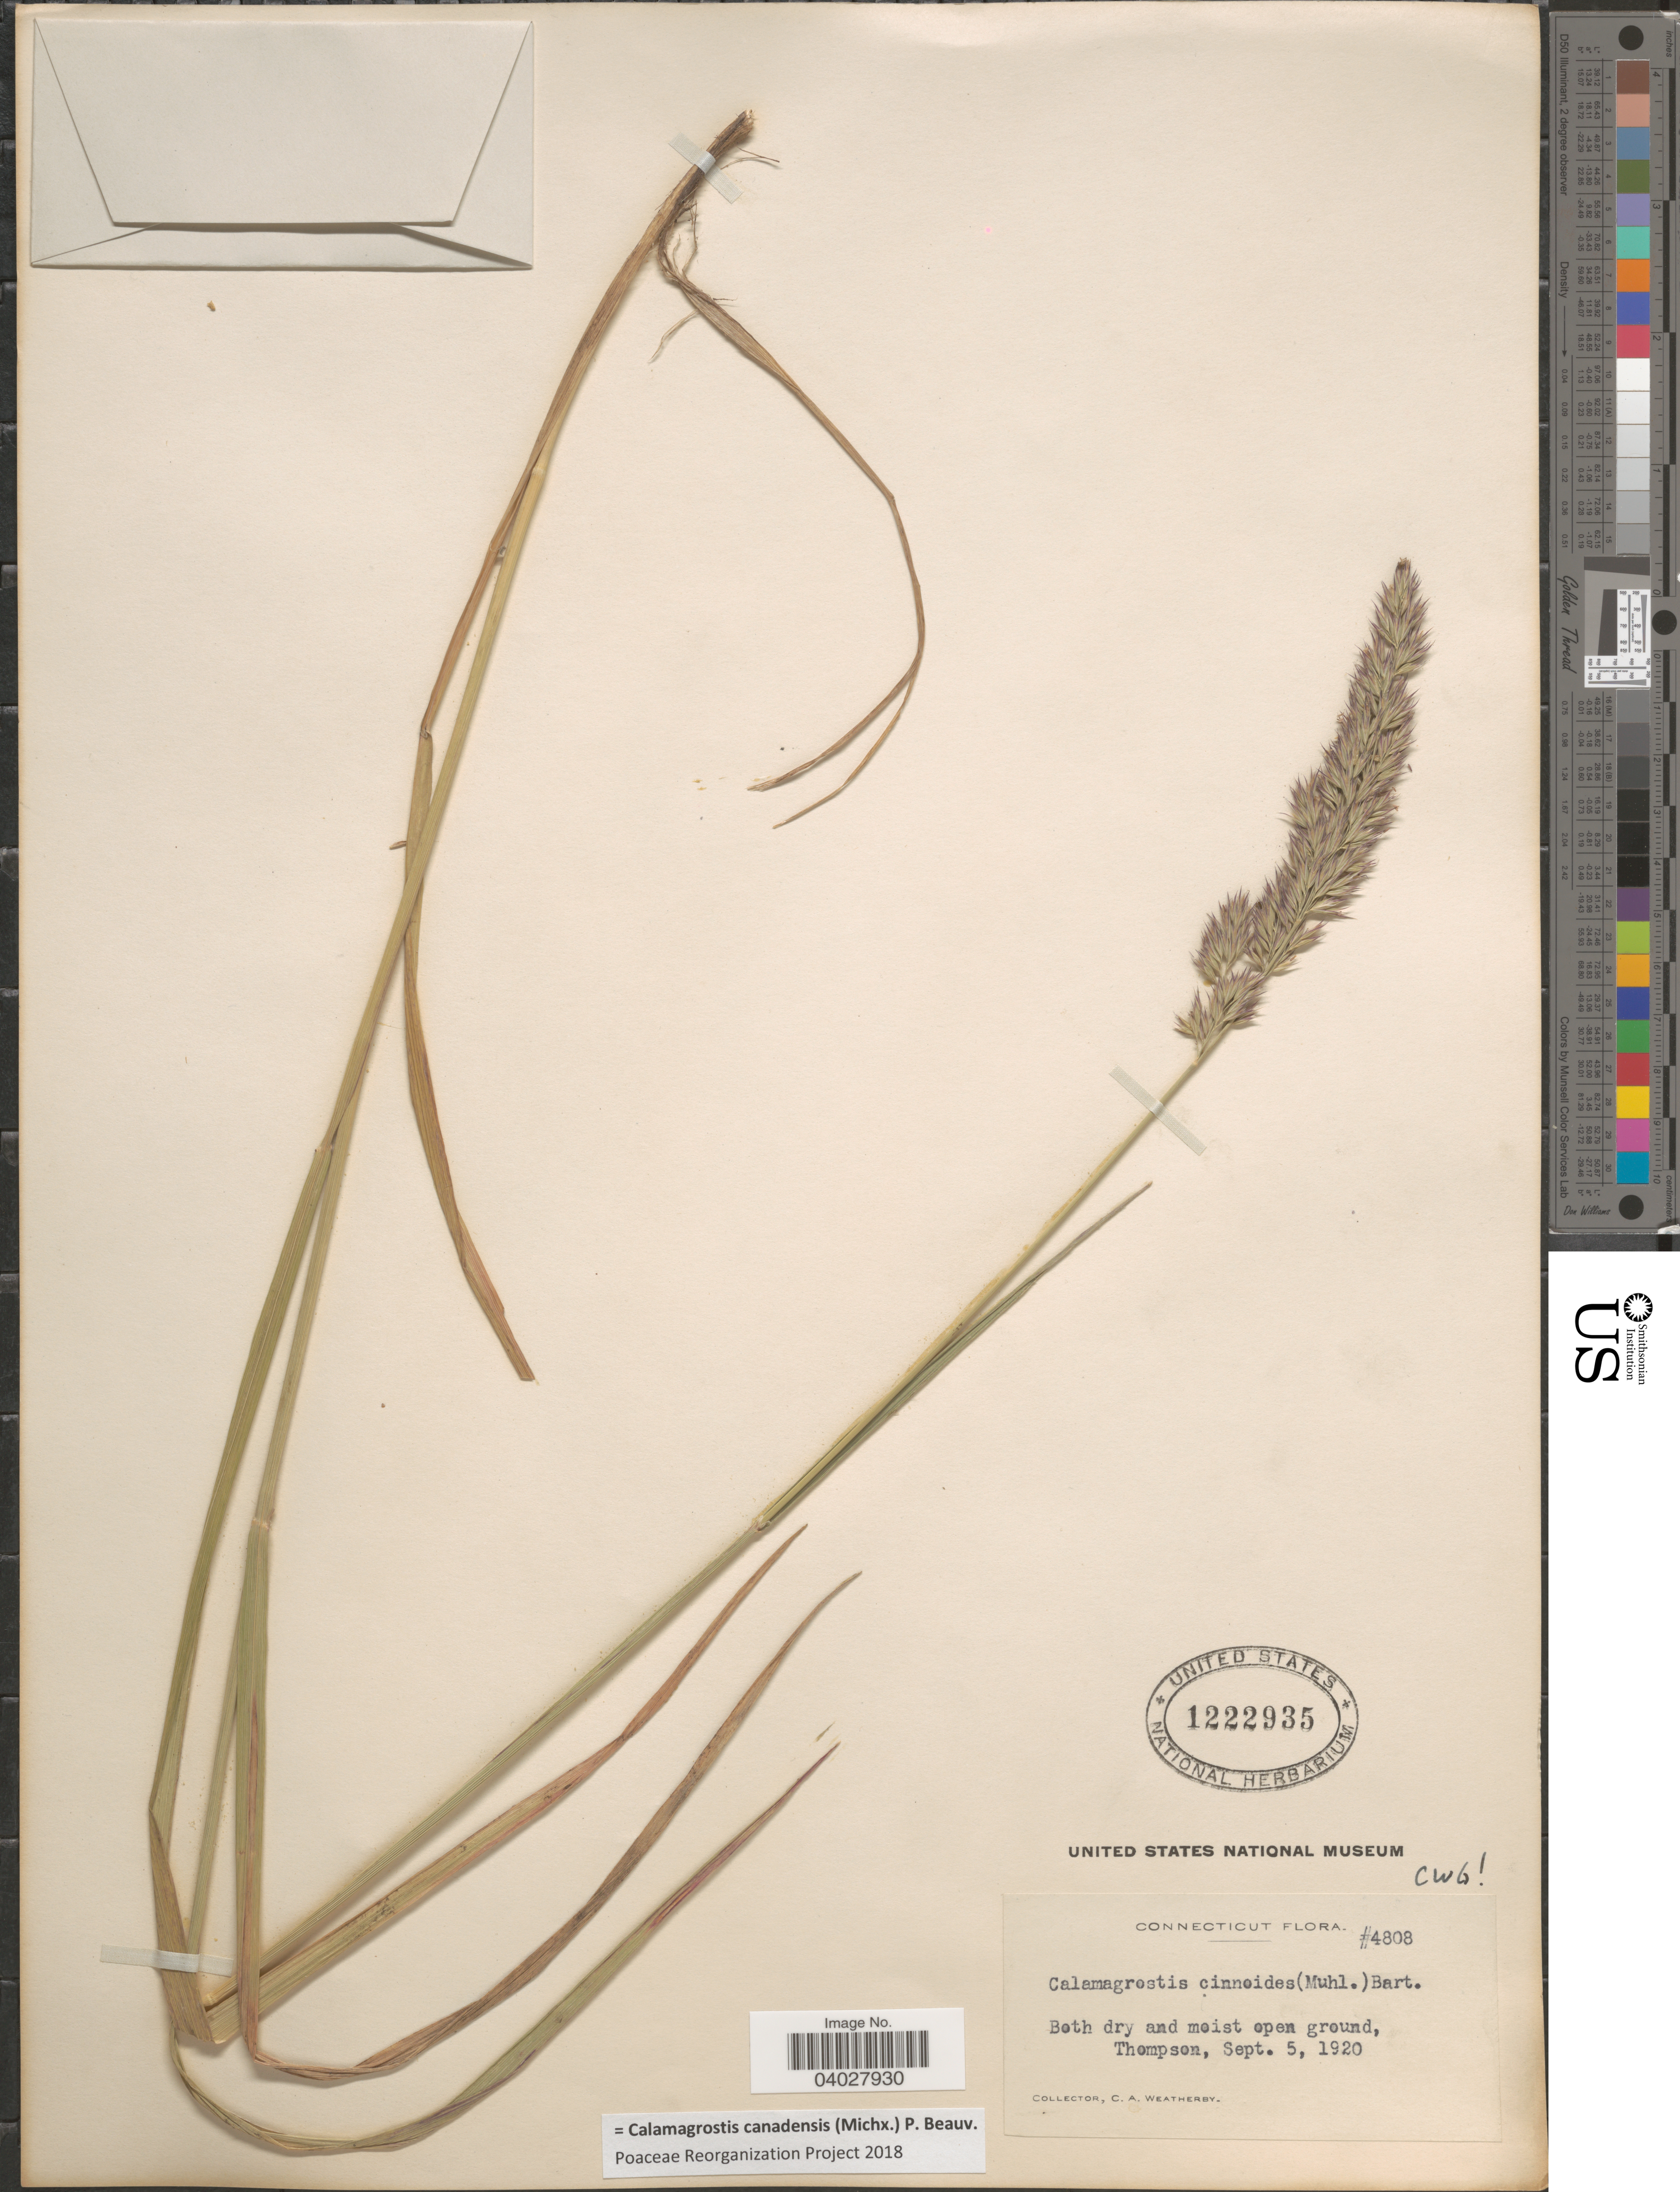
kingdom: Plantae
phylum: Tracheophyta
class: Liliopsida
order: Poales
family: Poaceae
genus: Calamagrostis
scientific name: Calamagrostis canadensis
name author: (Michx.) P. Beauv.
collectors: C. A. Weatherby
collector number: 4808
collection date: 1920-09-05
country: United States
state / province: Connecticut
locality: Both dry and moist open ground, Thompson.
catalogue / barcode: US 1222935